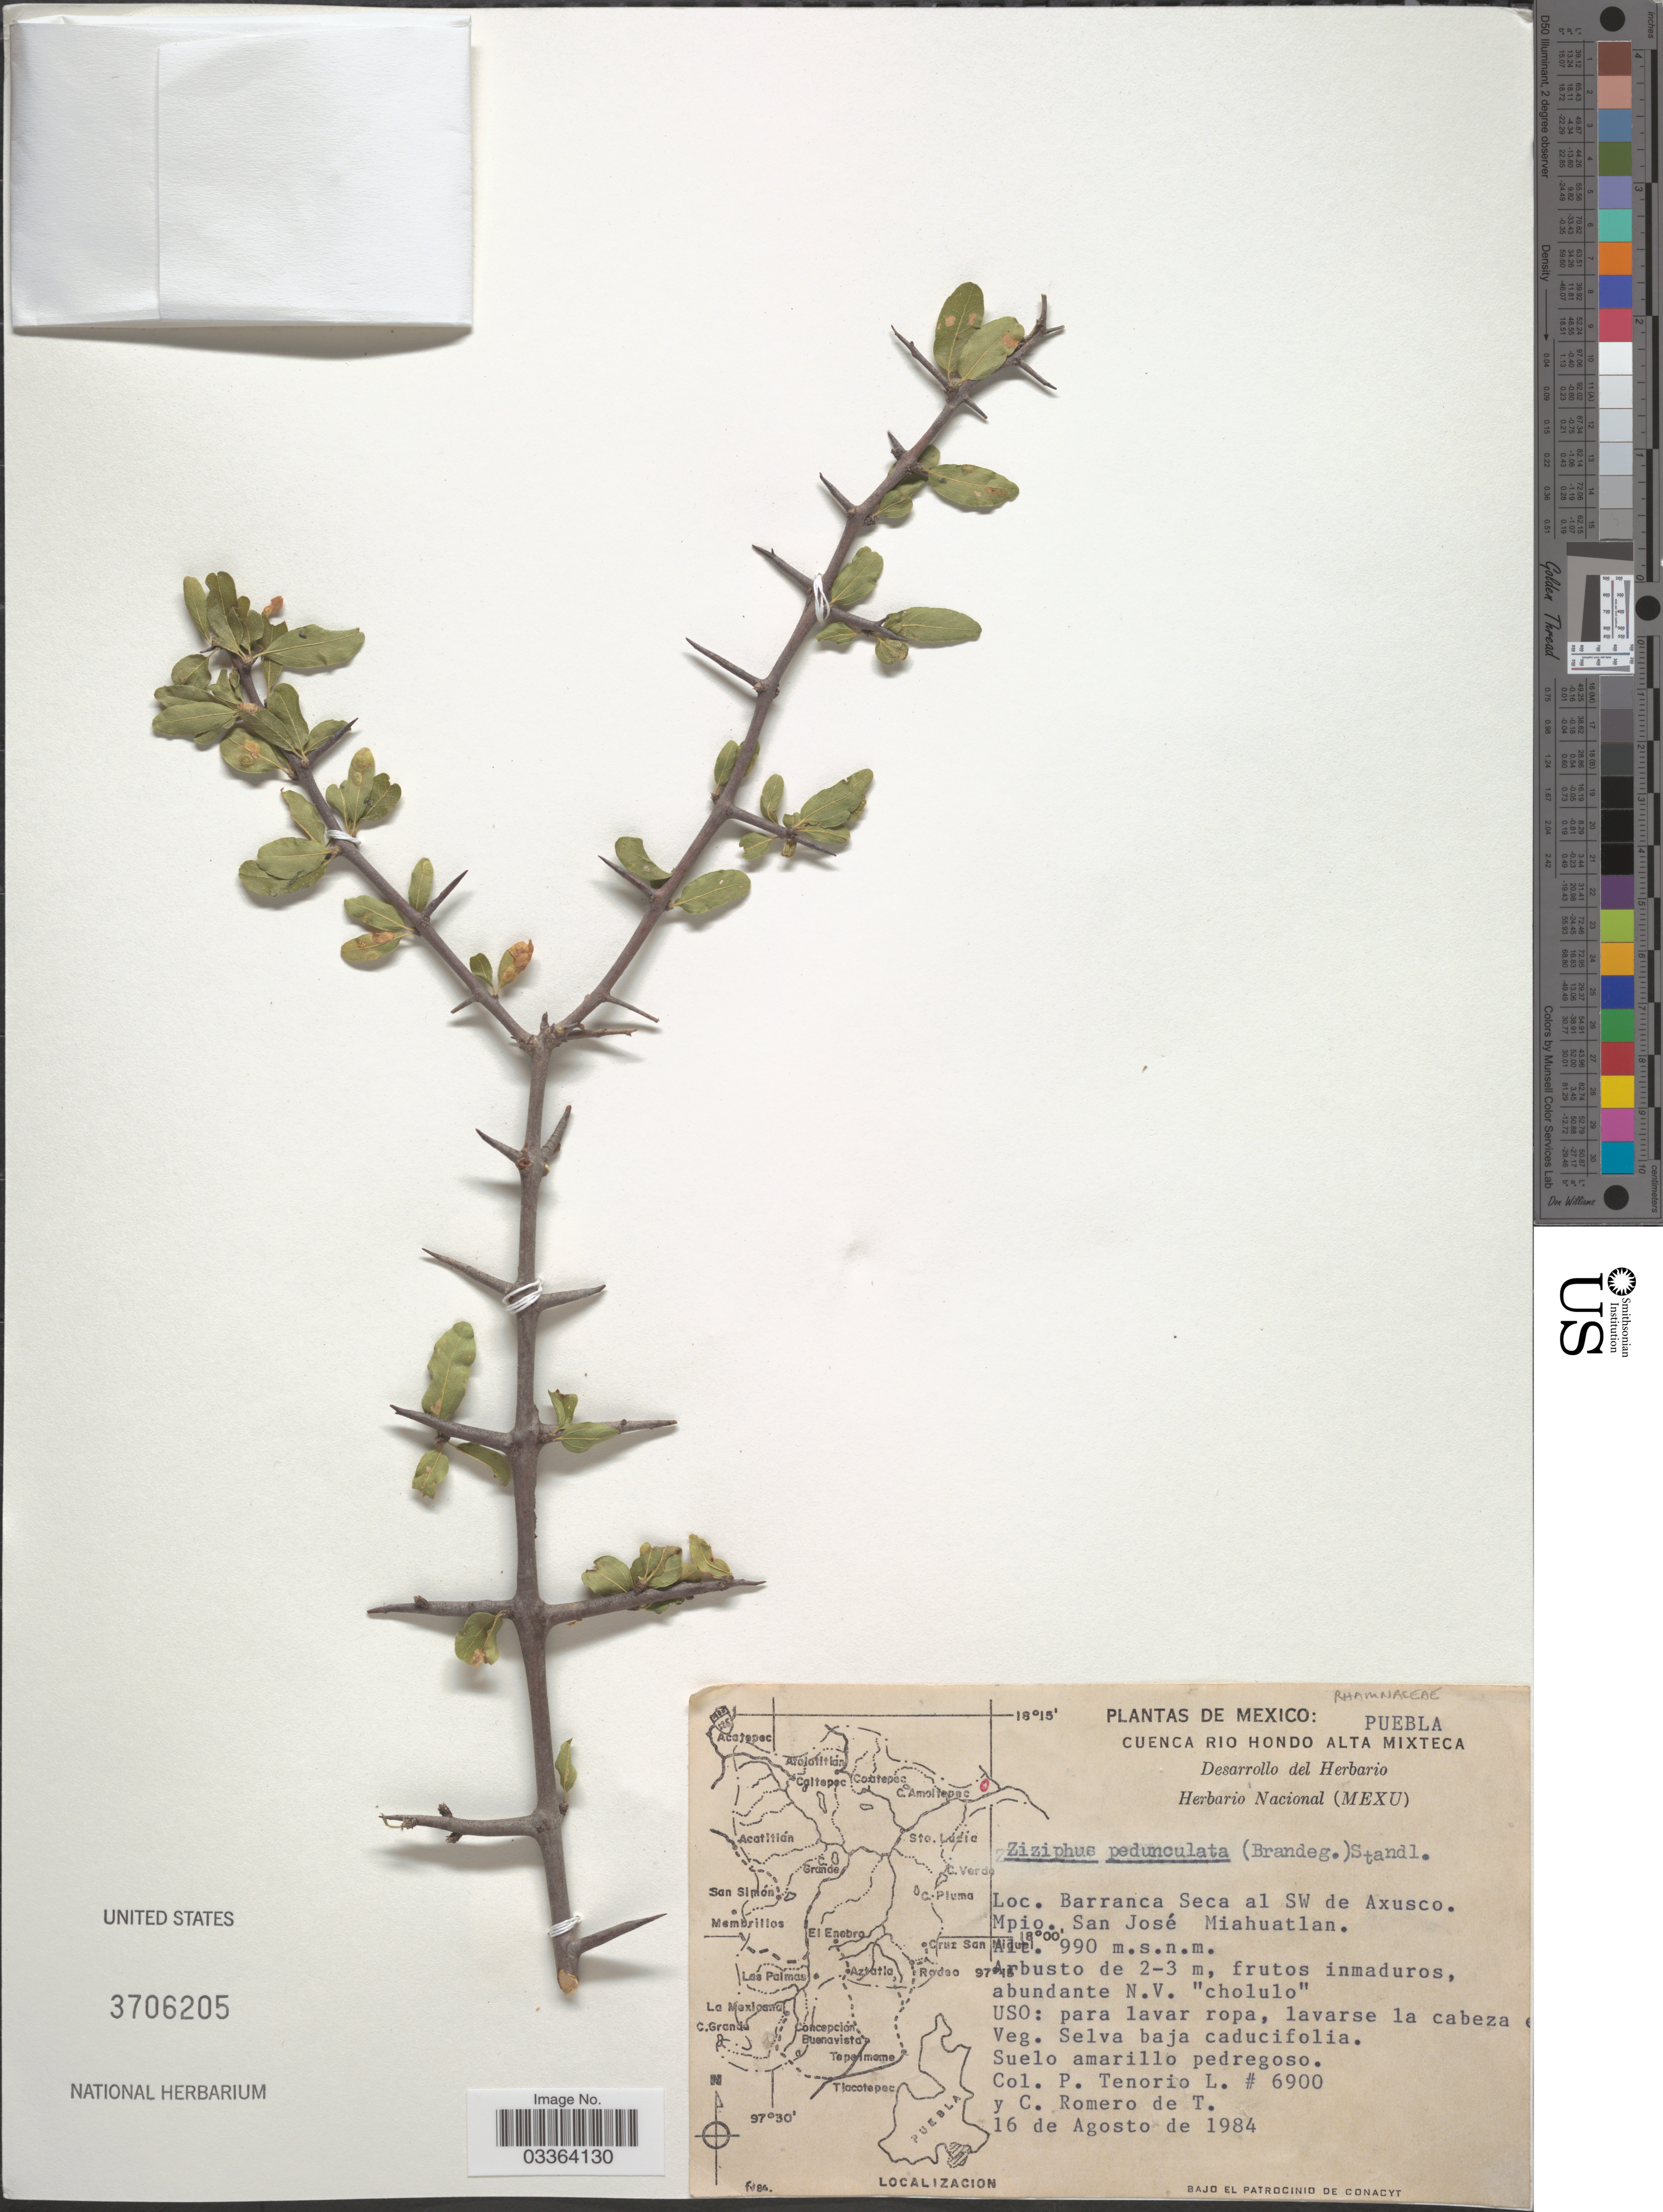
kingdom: Plantae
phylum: Tracheophyta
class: Magnoliopsida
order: Rosales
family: Rhamnaceae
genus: Sarcomphalus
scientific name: Sarcomphalus pedunculatus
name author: (Brandegee) Hauenschild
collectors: P. Tenorio L. & C. Romero de T.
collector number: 6900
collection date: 1984-08-16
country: Mexico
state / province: Puebla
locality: Barranca Seca al SW de Axusco. Mpio. San José Miahuatlan.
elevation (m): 990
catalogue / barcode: US 3706205